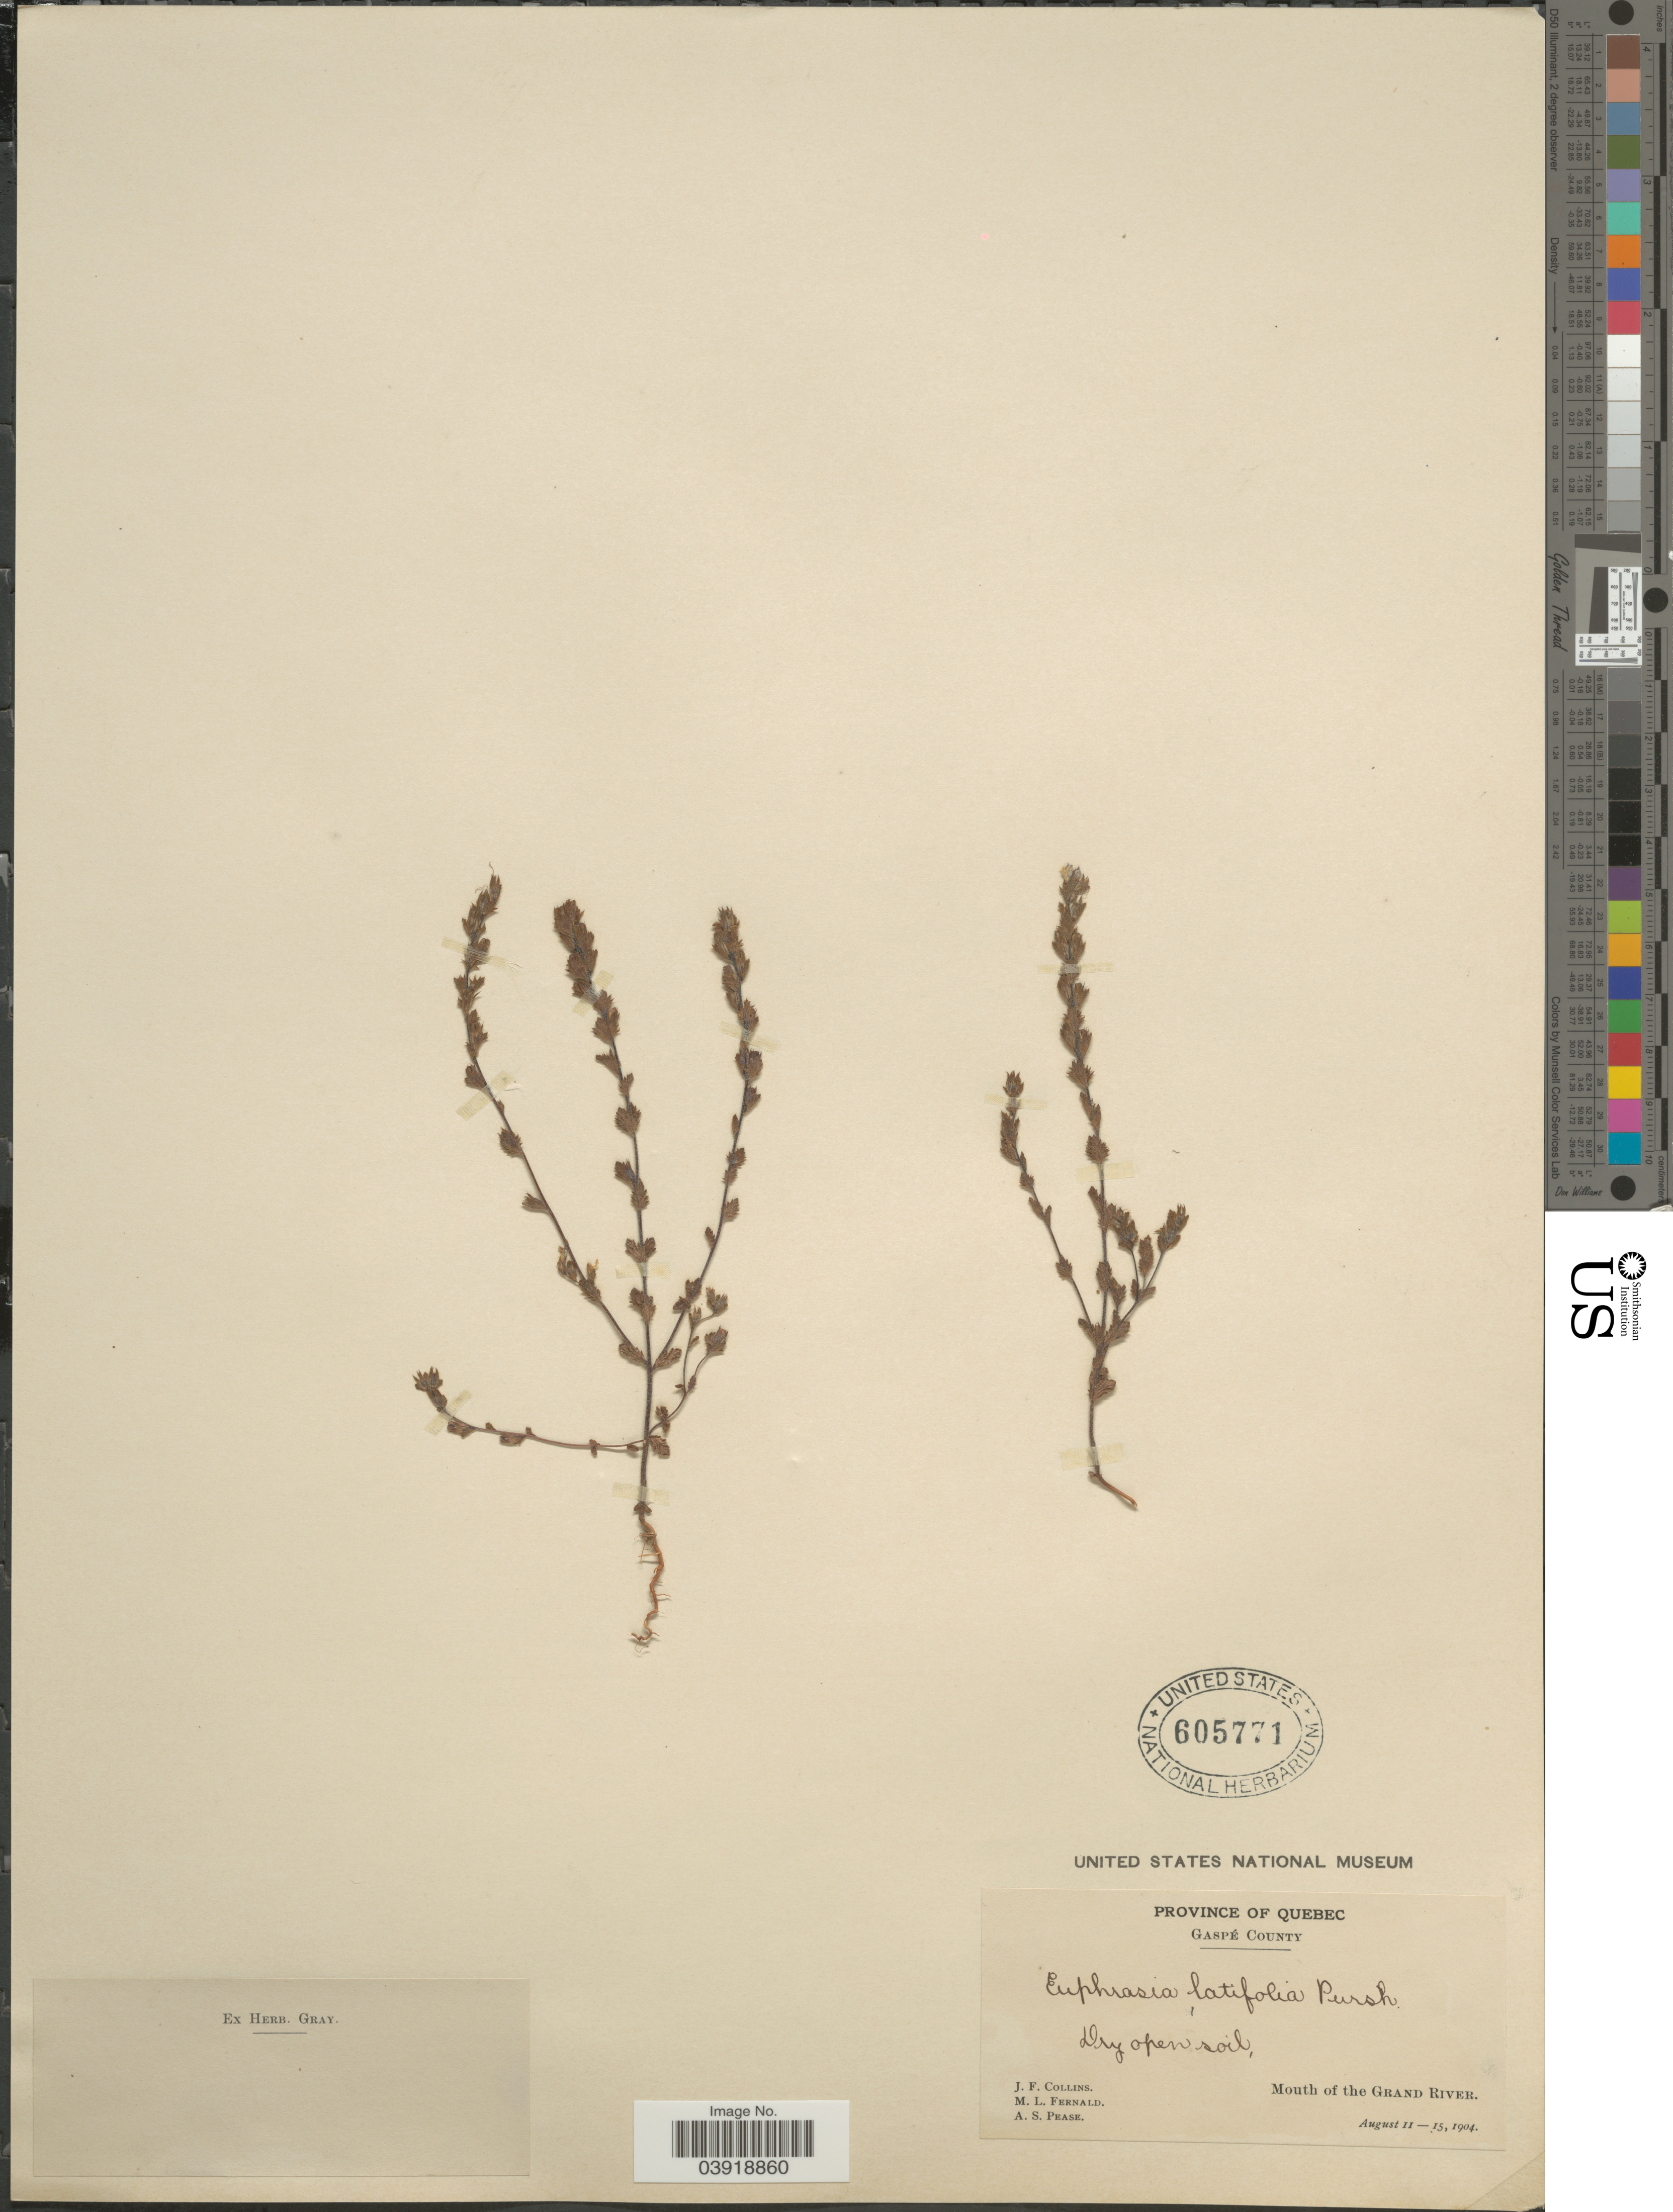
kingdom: Plantae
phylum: Tracheophyta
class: Magnoliopsida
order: Lamiales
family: Orobanchaceae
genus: Euphrasia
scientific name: Euphrasia latifolia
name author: Schur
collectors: J. Collins, M. L. Fernald & A. S. Pease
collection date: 1904-08-11/1904-08-15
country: Canada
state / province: Quebec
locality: Gaspé County. Mouth of the Grand River.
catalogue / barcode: US 605771